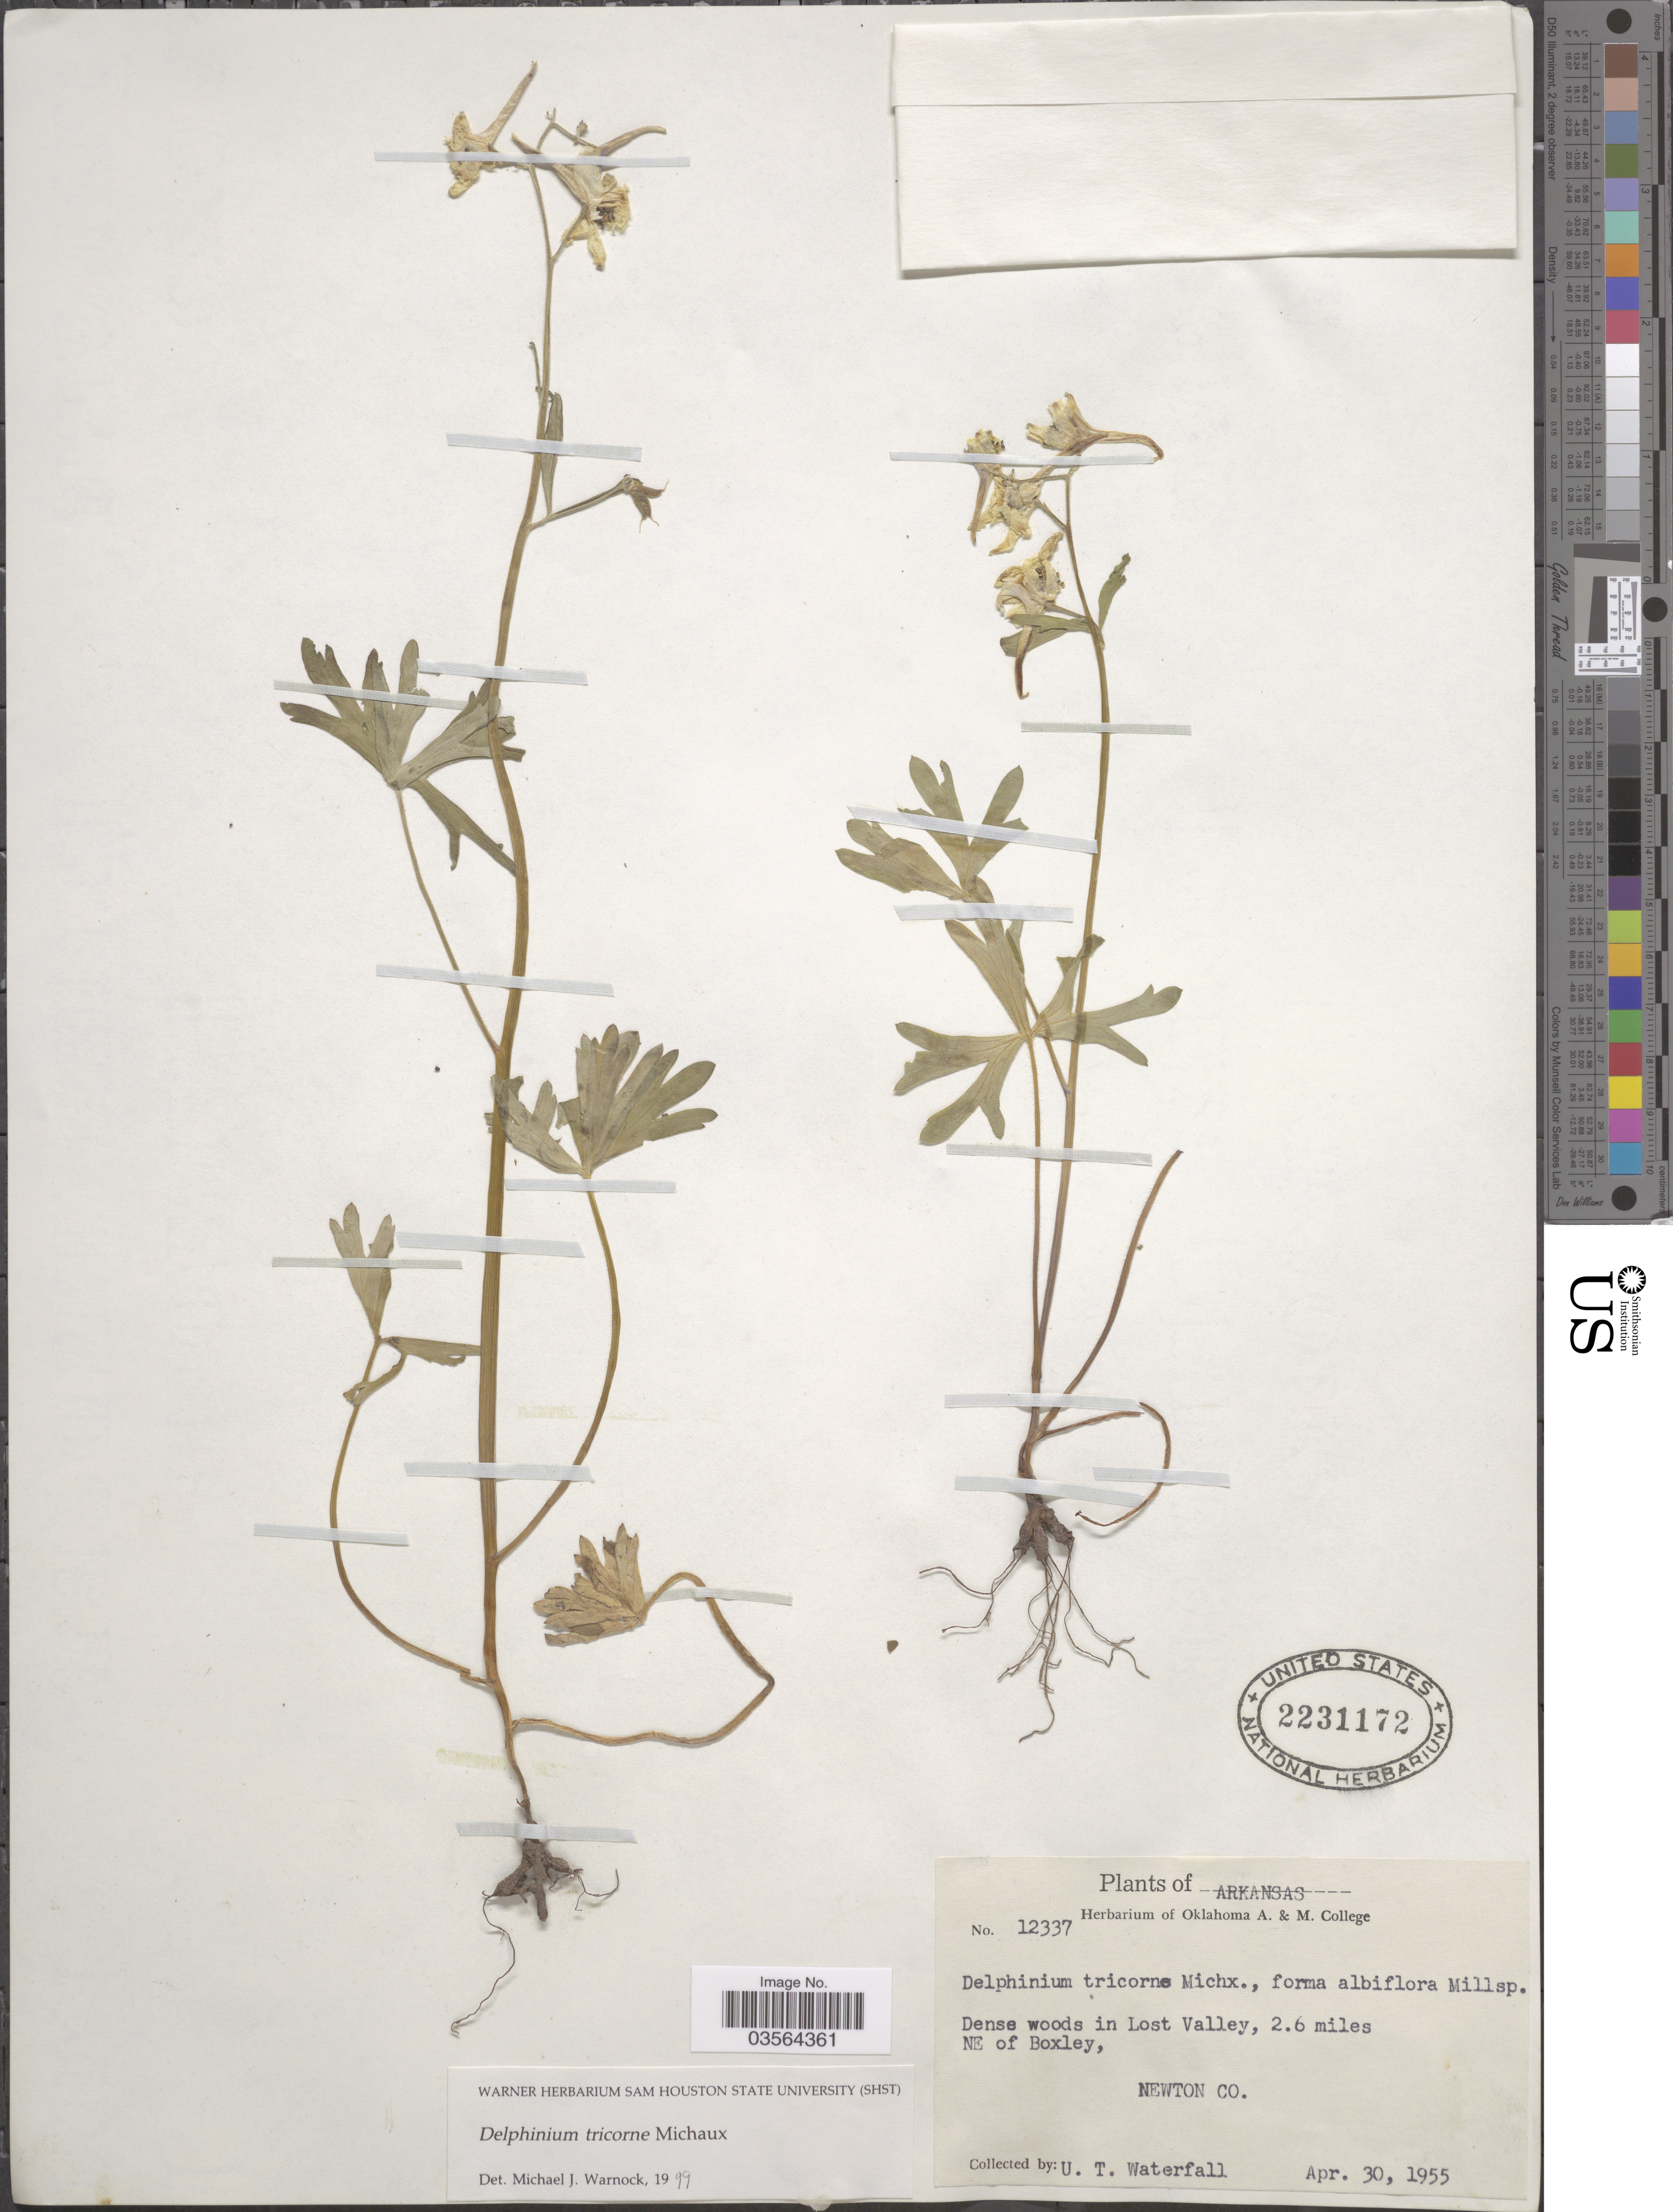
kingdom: Plantae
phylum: Tracheophyta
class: Magnoliopsida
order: Ranunculales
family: Ranunculaceae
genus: Delphinium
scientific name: Delphinium tricorne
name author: Michx.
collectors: U. T. Waterfall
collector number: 12337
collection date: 1955-04-30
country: United States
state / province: Arkansas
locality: Lost Valley, 2.6 miles NE of Boxley, Newton Co.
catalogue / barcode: US 2231172